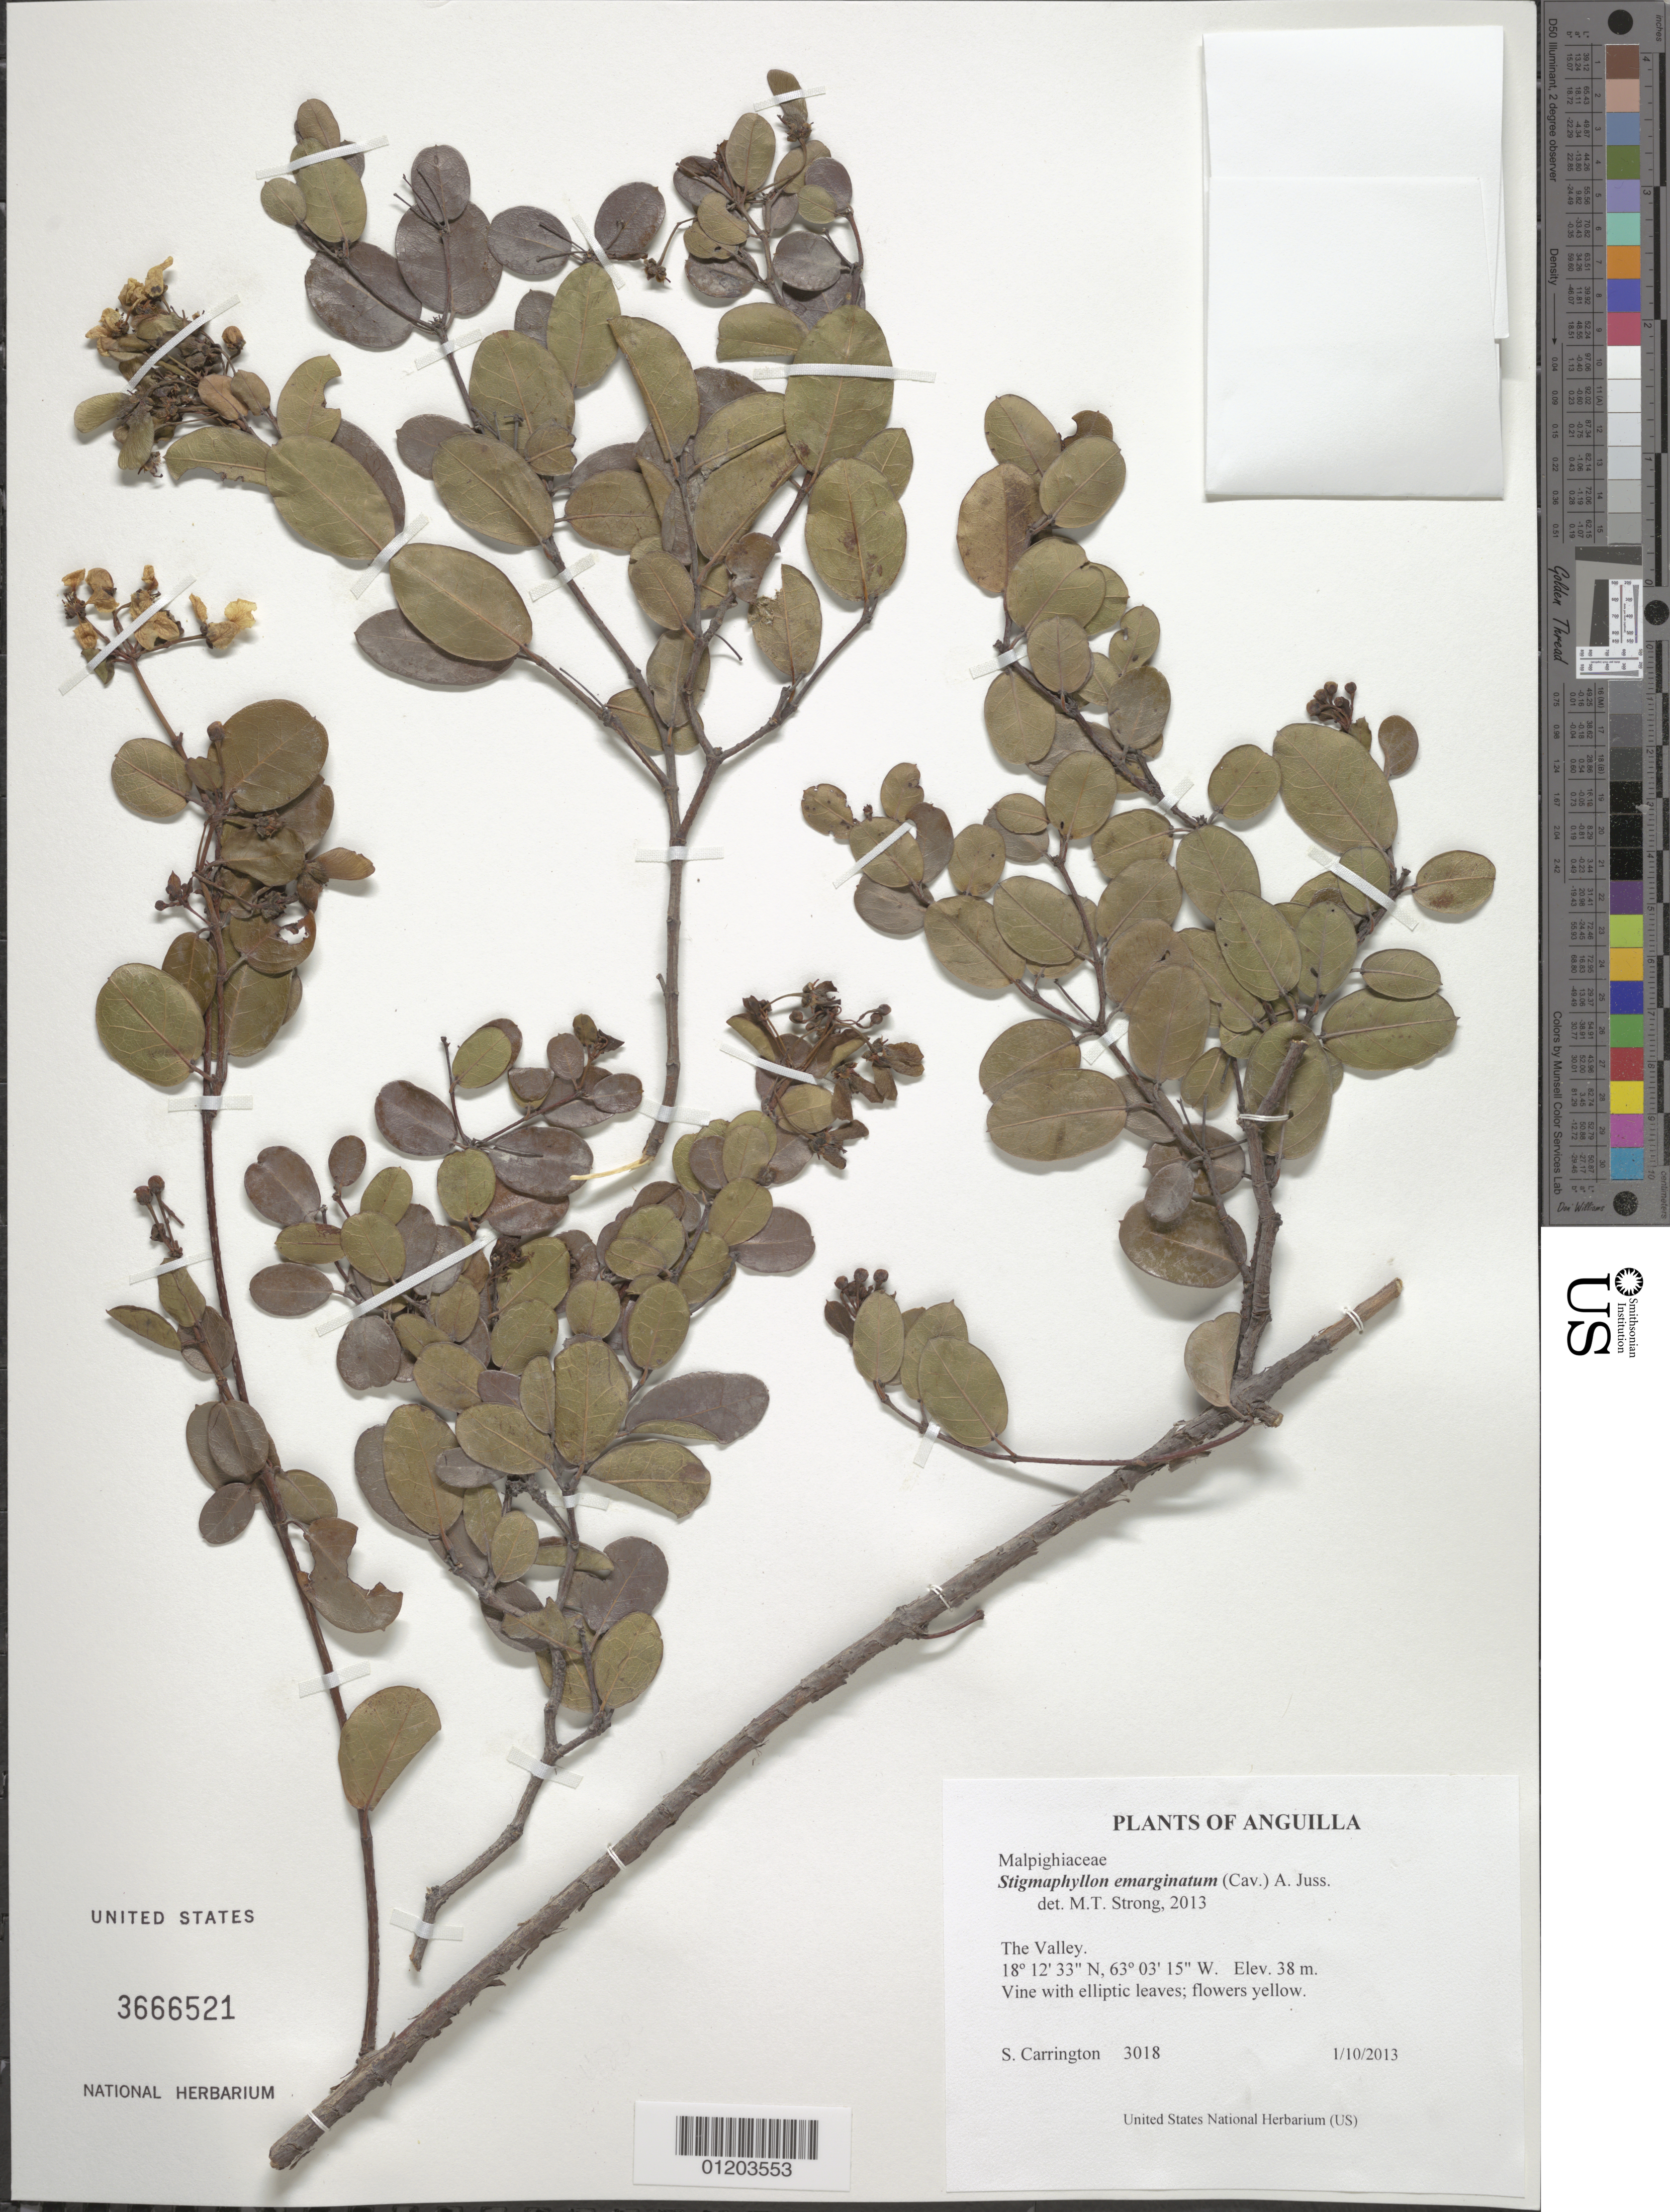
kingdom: Plantae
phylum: Tracheophyta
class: Magnoliopsida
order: Malpighiales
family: Malpighiaceae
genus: Stigmaphyllon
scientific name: Stigmaphyllon emarginatum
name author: (Cav.) A. Juss.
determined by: Strong, M. T., (US), Smithsonian Institution - National Museum of Natural History (UNITED STATES)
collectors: C. M. S. Carrington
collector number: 3018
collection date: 2013-01-10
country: Anguilla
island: Anguilla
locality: The Valley.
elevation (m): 38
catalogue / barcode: US 3666521